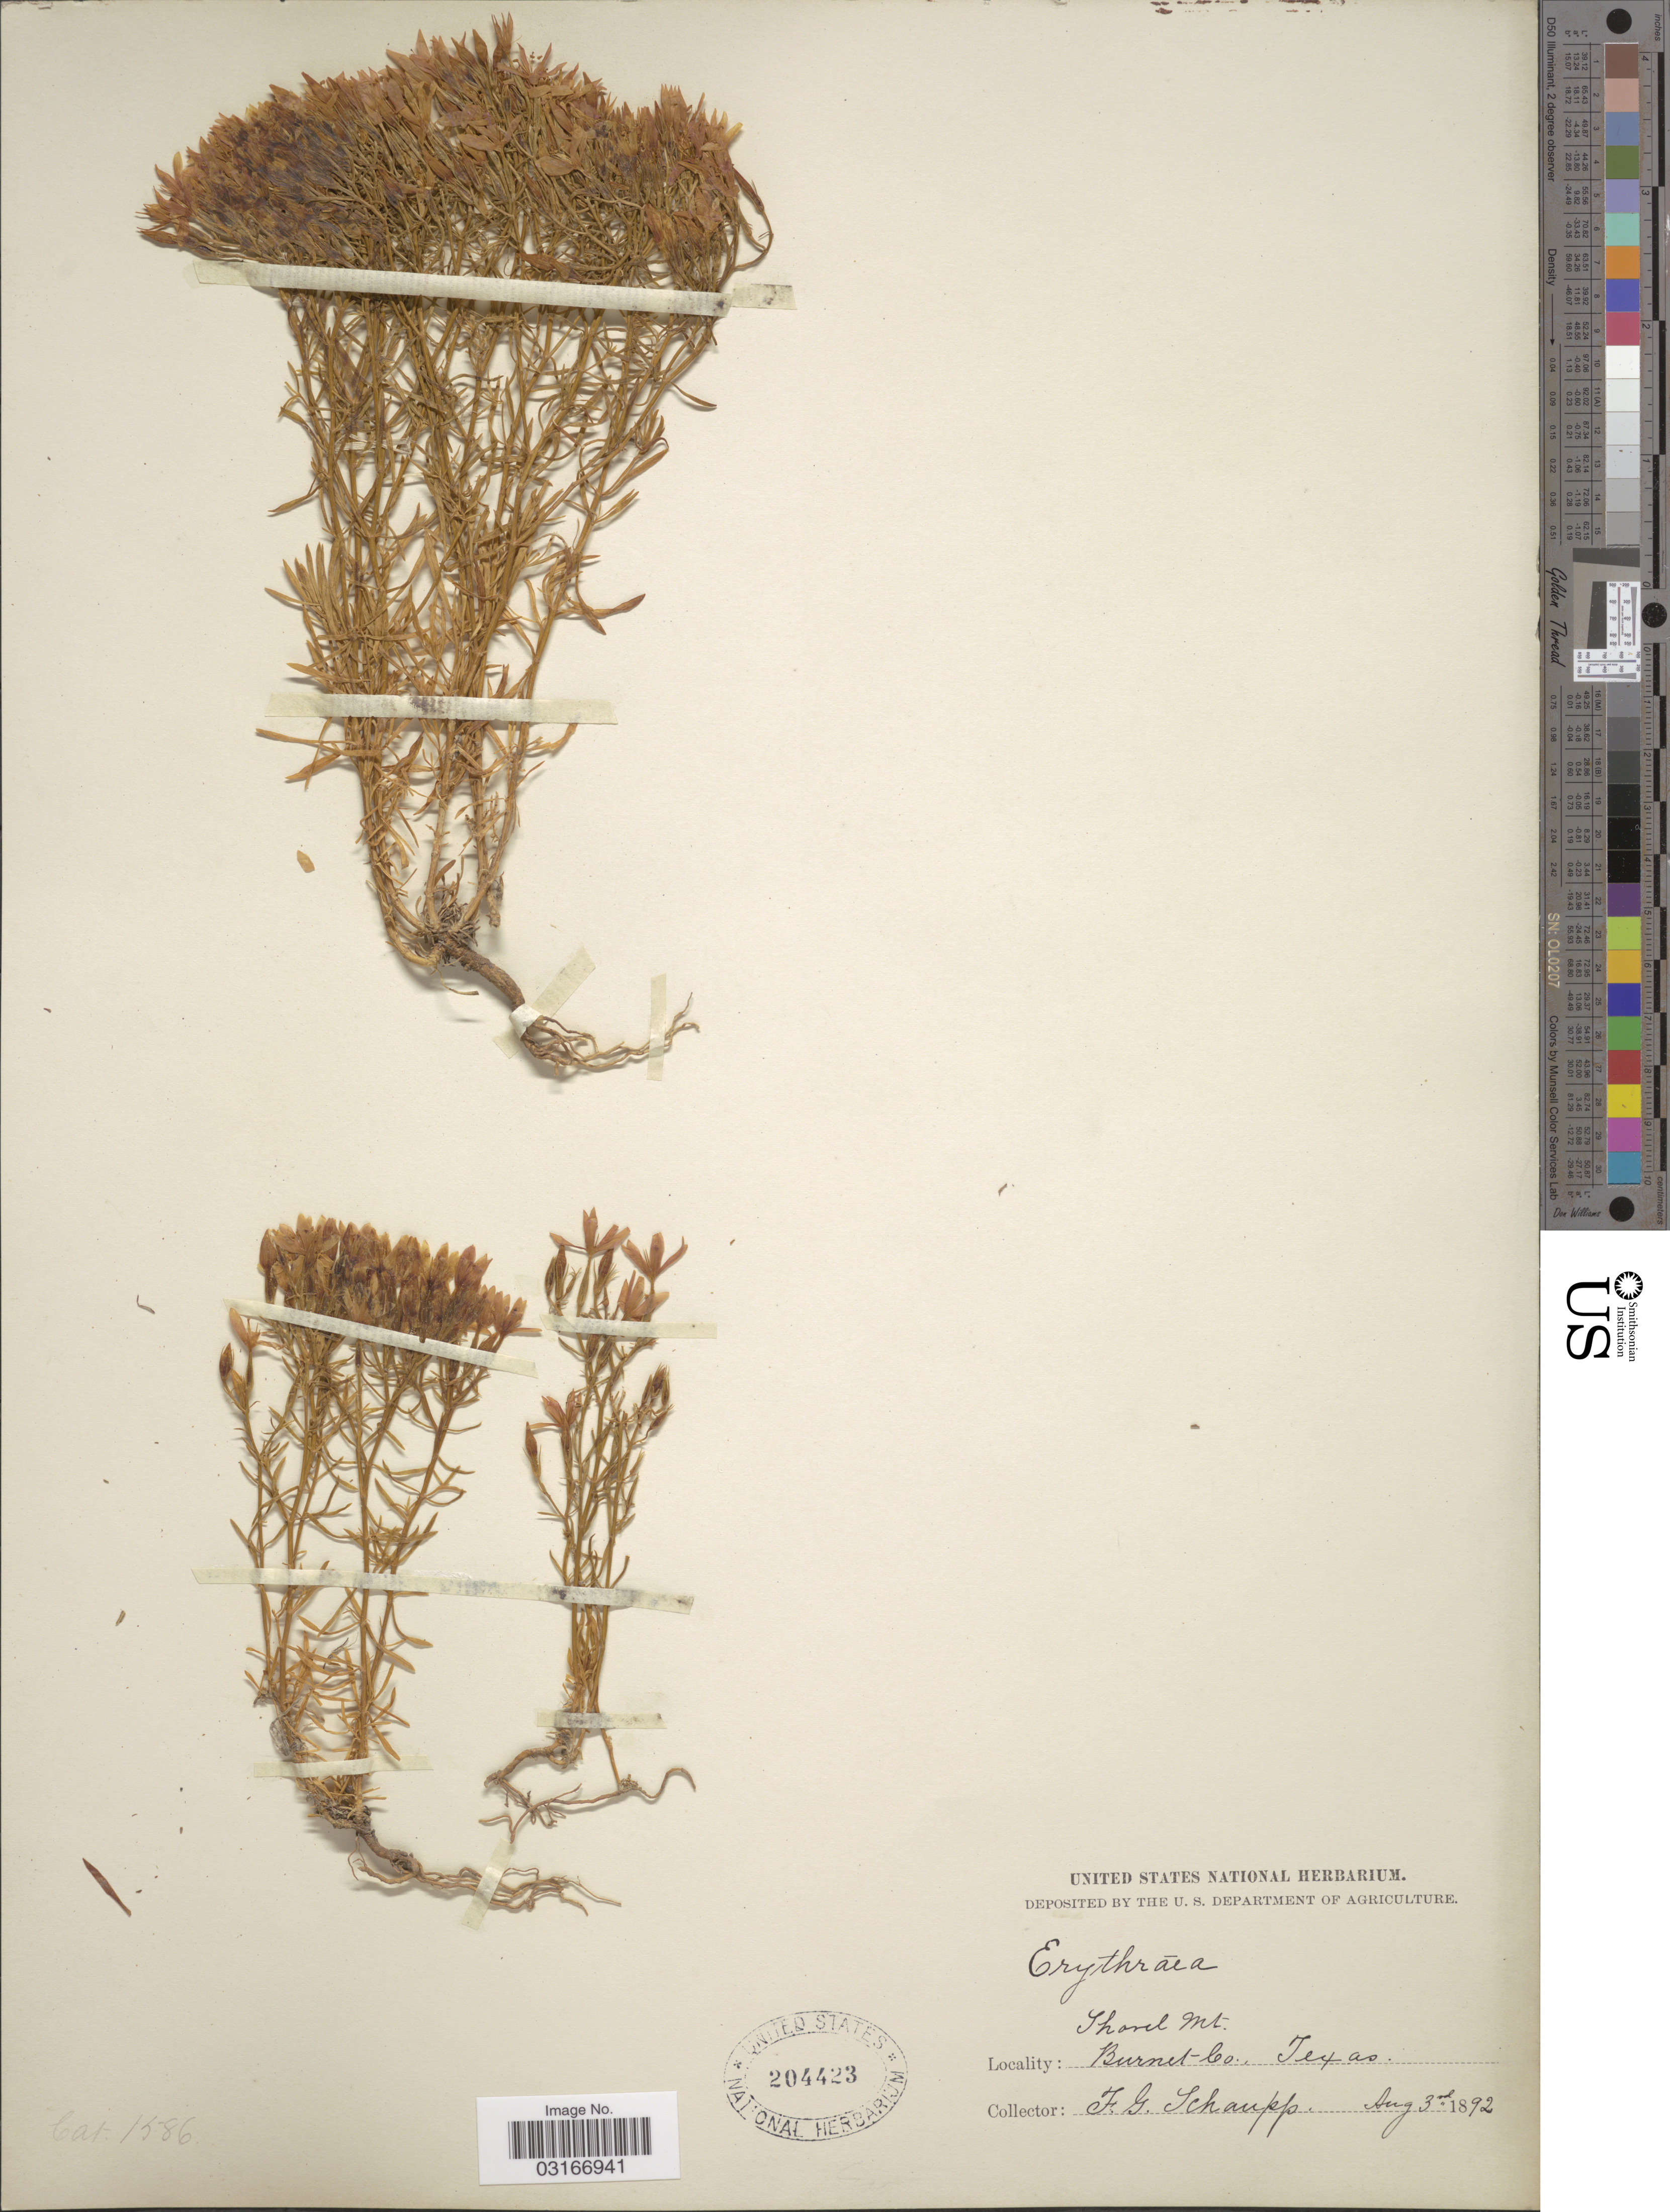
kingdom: Plantae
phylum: Tracheophyta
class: Magnoliopsida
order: Gentianales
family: Gentianaceae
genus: Centaurium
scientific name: Centaurium beyrichii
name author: (Torr.) B.L. Rob.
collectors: F. Schaupp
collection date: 1892-08-03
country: United States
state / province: Texas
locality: Shovel Mt., Burnet Co.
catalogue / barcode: US 204423